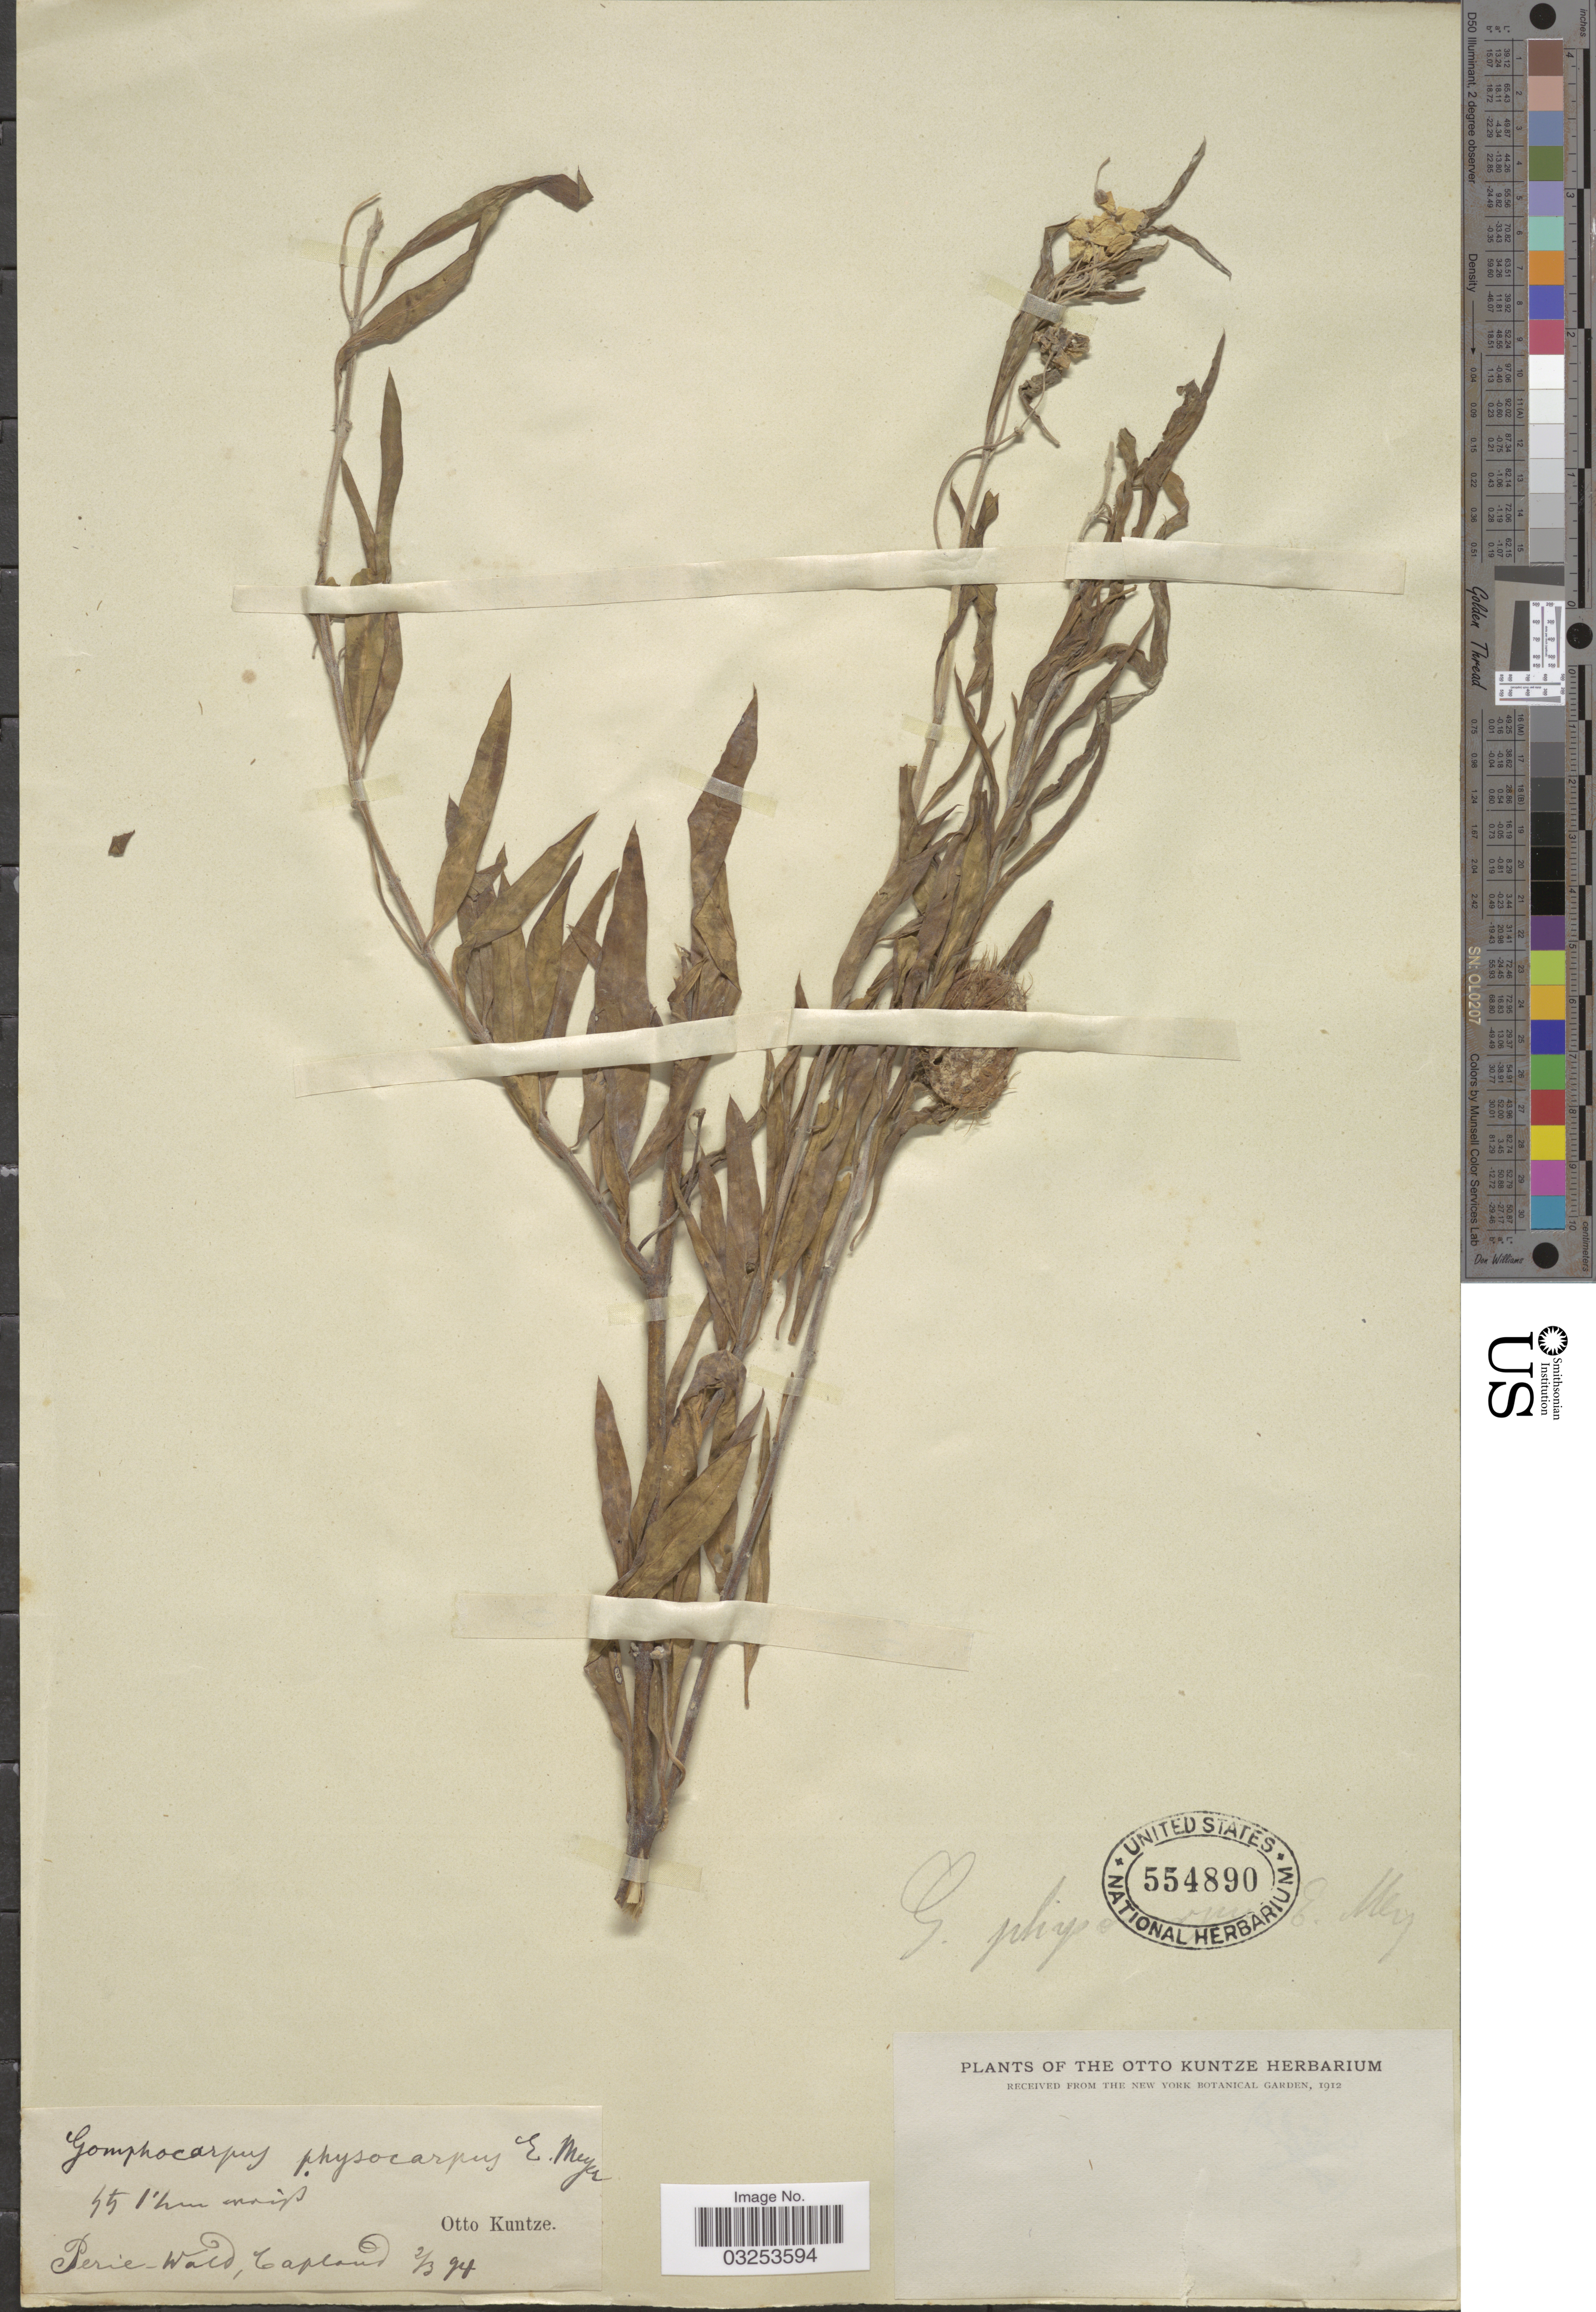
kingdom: Plantae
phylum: Tracheophyta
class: Magnoliopsida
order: Gentianales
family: Apocynaceae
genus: Gomphocarpus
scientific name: Gomphocarpus physocarpus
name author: E. Mey.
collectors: C.E.O. Kuntze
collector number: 55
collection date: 1894-03-02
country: South Africa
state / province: Free State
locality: Perie-Wald, Capland.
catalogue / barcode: US 554890